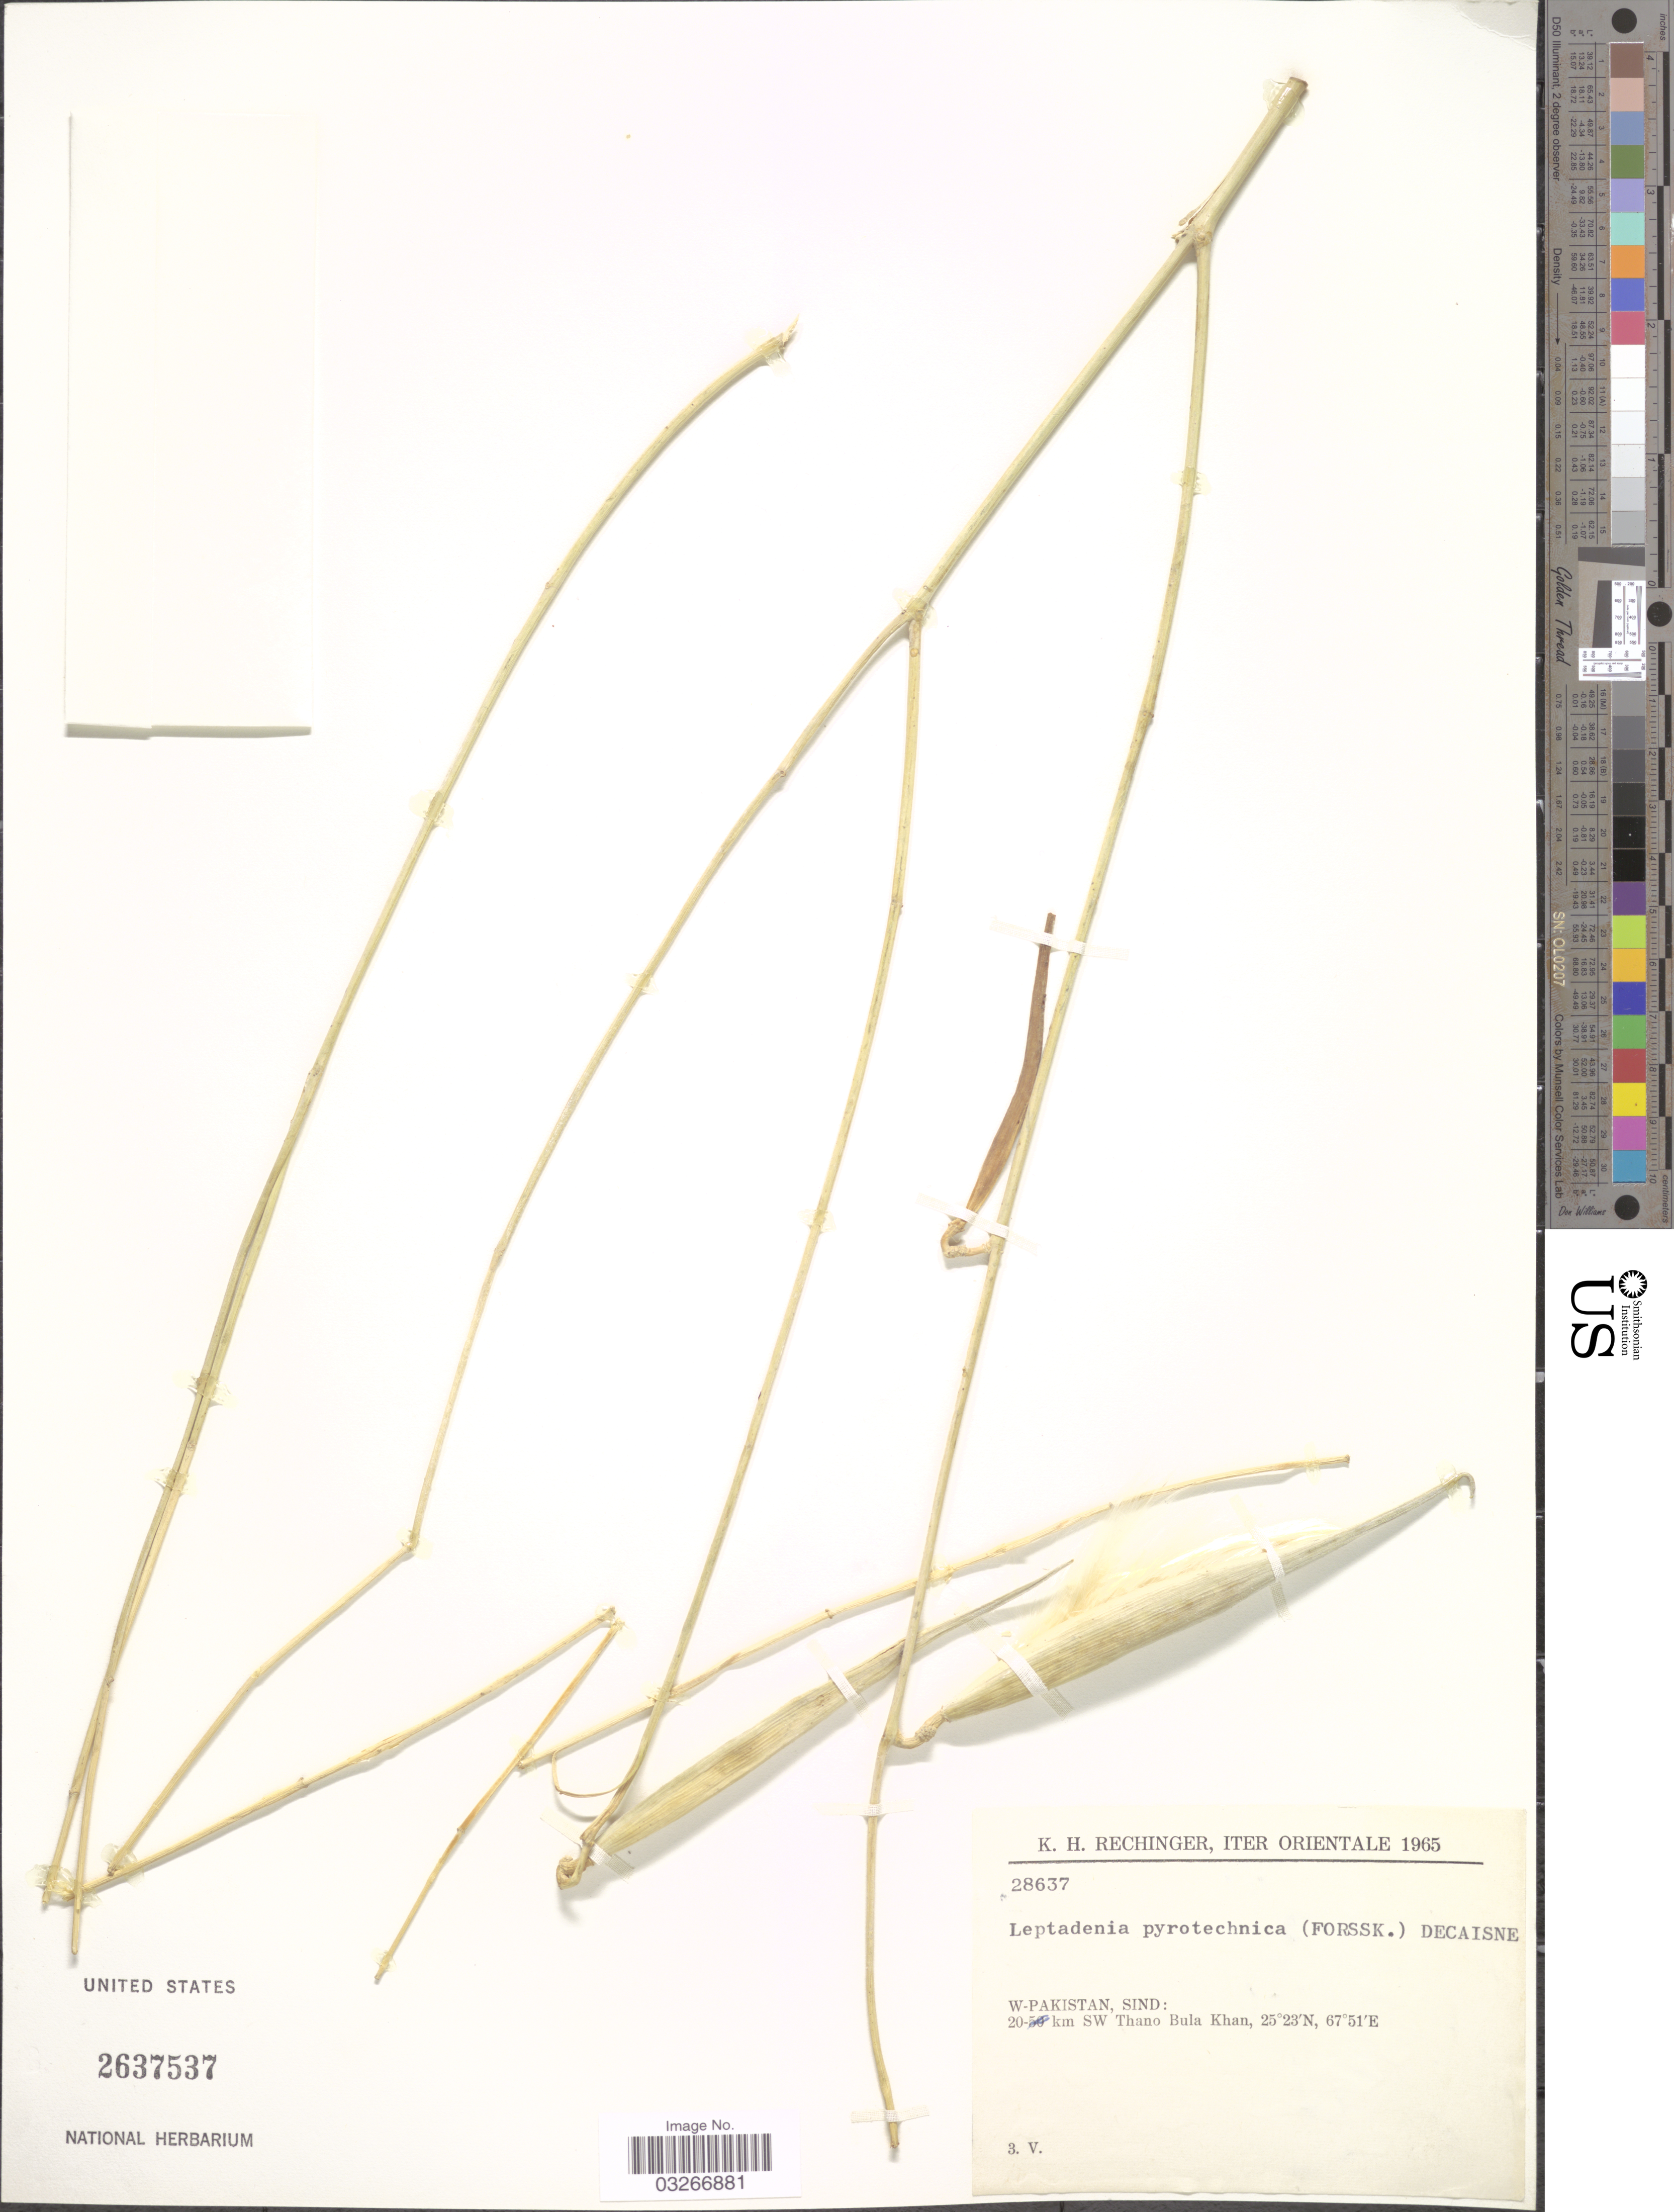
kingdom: Plantae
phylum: Tracheophyta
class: Magnoliopsida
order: Gentianales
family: Apocynaceae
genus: Leptadenia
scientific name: Leptadenia pyrotechnica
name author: (Forssk.) Decne.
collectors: K. H. Rechinger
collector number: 28637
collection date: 1965-05-03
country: Pakistan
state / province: Sindh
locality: Iter Orientale, W-Pakistan, Sind: 20 km SW Thano Bula Khan.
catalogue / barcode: US 2637537